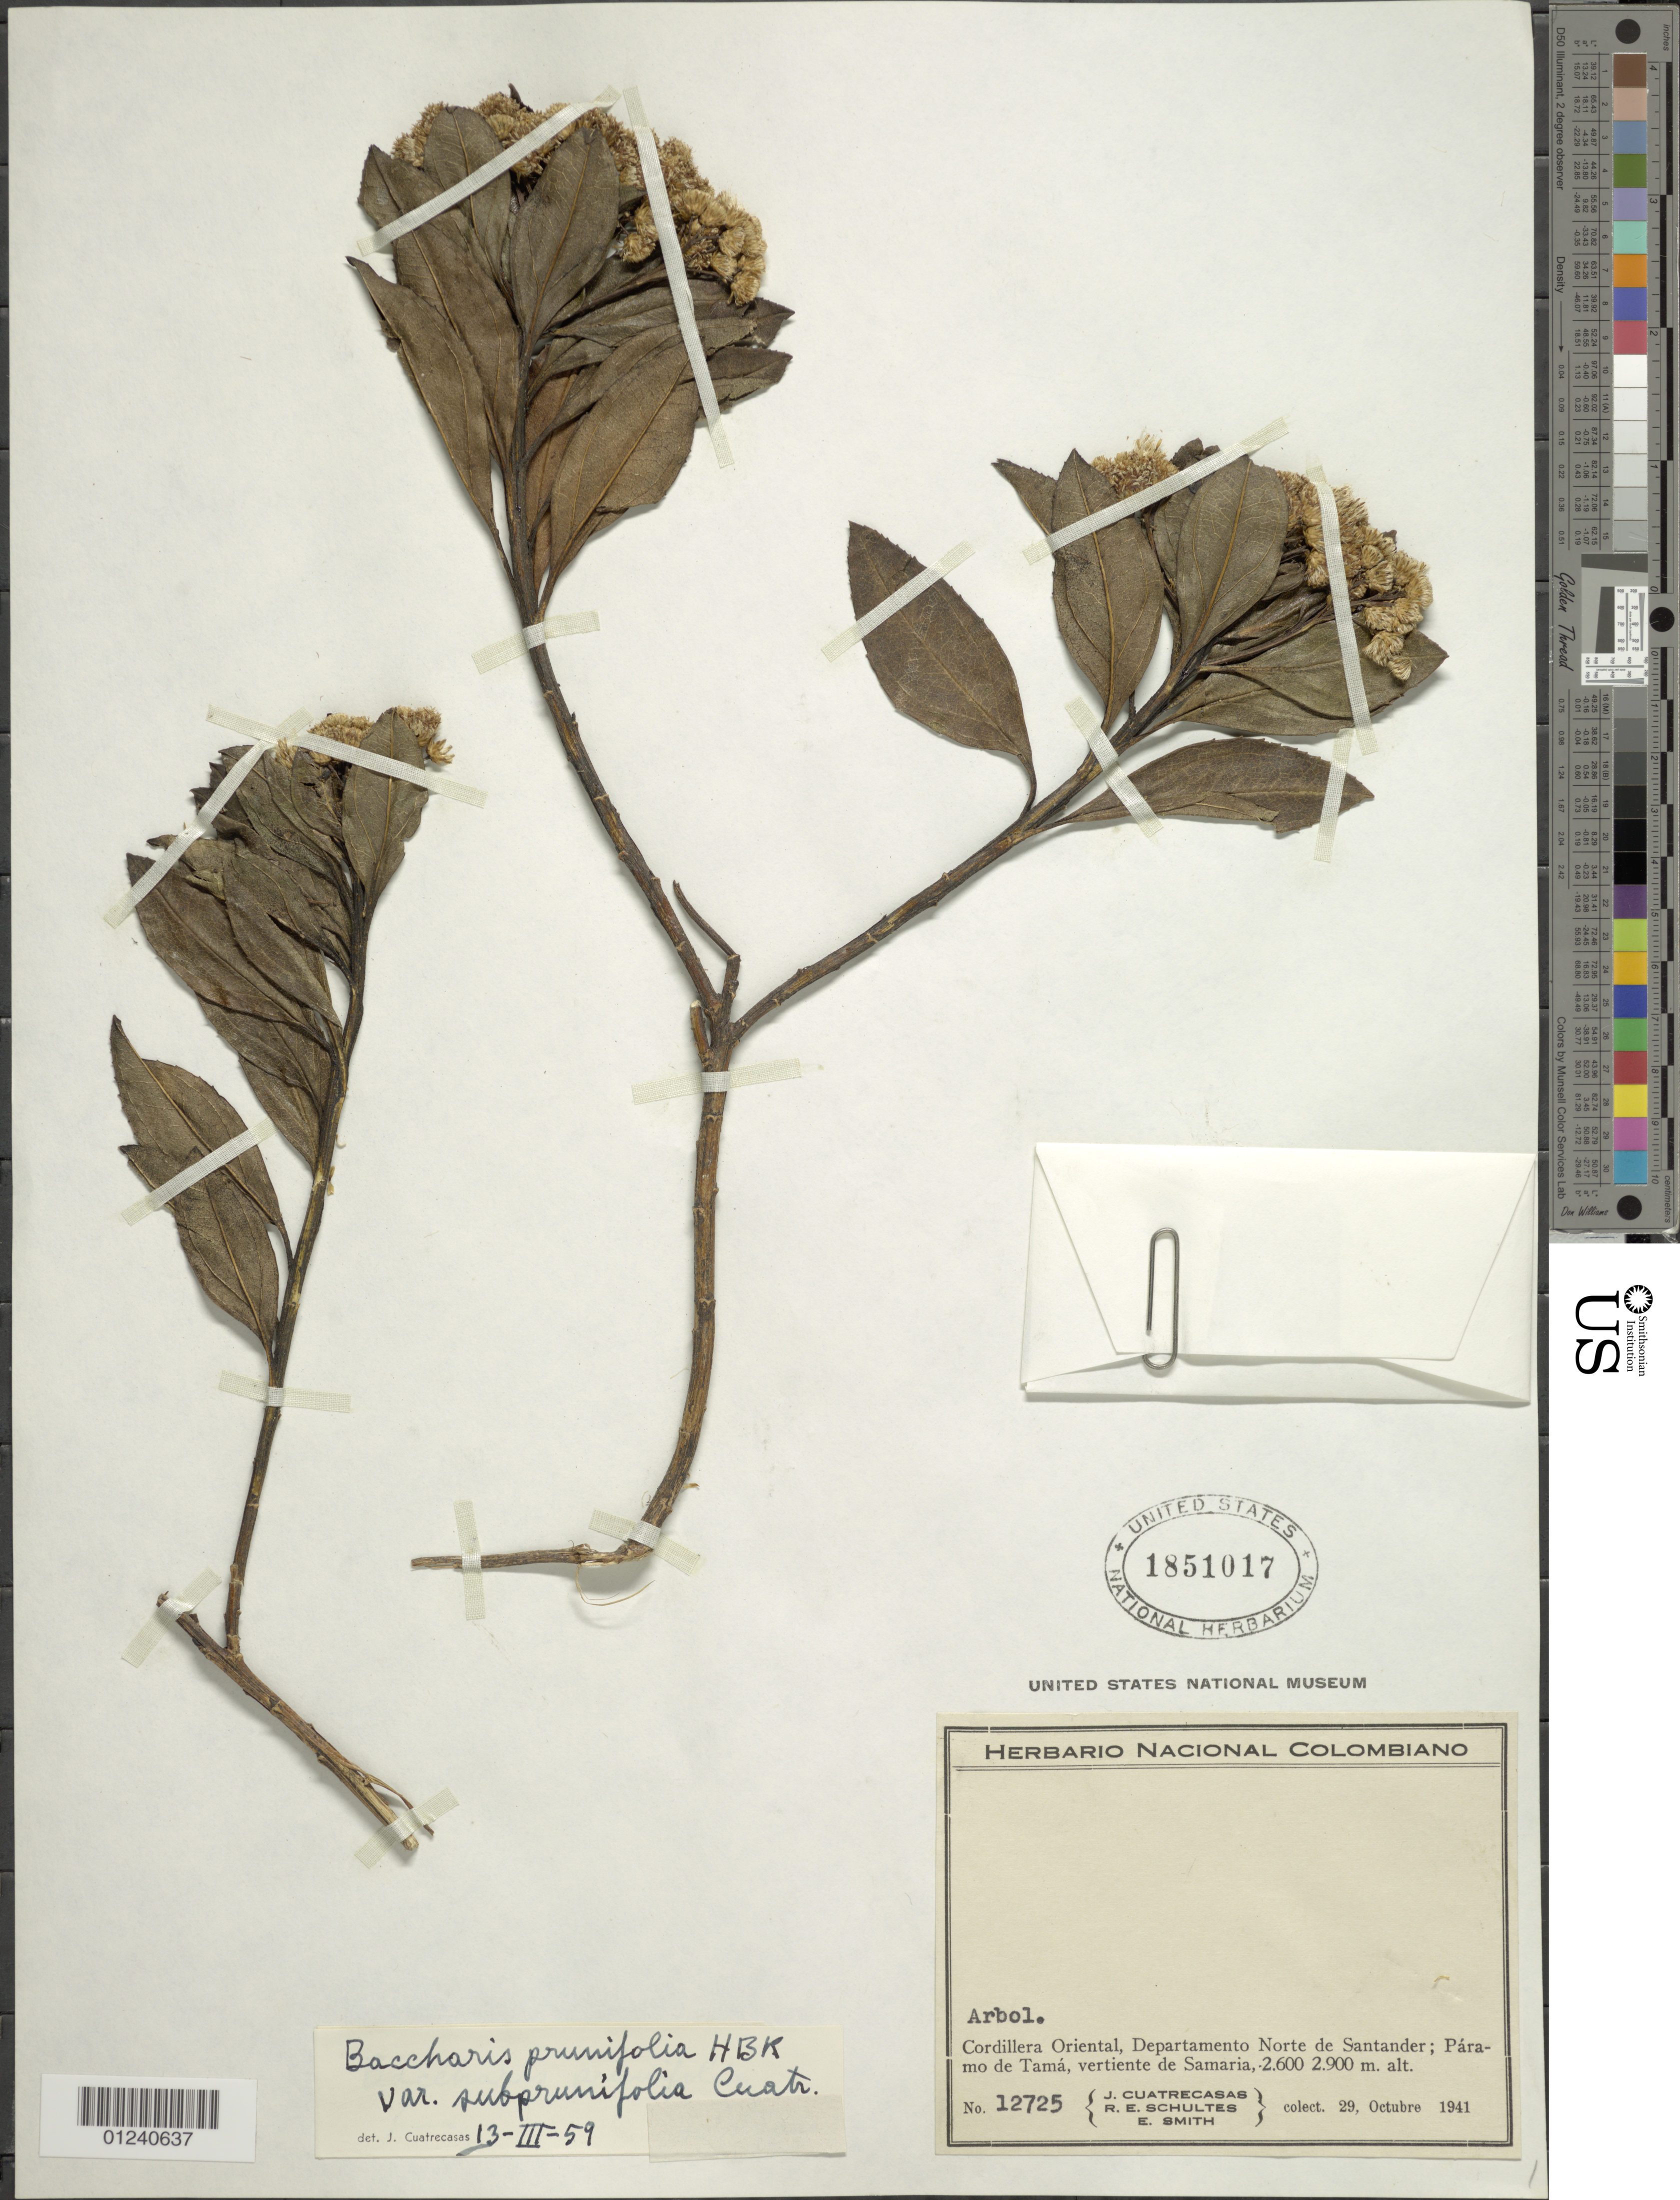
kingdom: Plantae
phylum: Tracheophyta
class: Magnoliopsida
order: Asterales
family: Asteraceae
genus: Baccharis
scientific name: Baccharis prunifolia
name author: Kunth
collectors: J. Cuatrecasas, R. E. Schultes & E. Smith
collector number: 12725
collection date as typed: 29 October 1941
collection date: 1941-10-29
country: Colombia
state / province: Norte de Santander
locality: Cordillera Oriental, Paramo de Tama, vertiente de Samaria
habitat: Paramo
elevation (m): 2600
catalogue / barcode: US 1851017